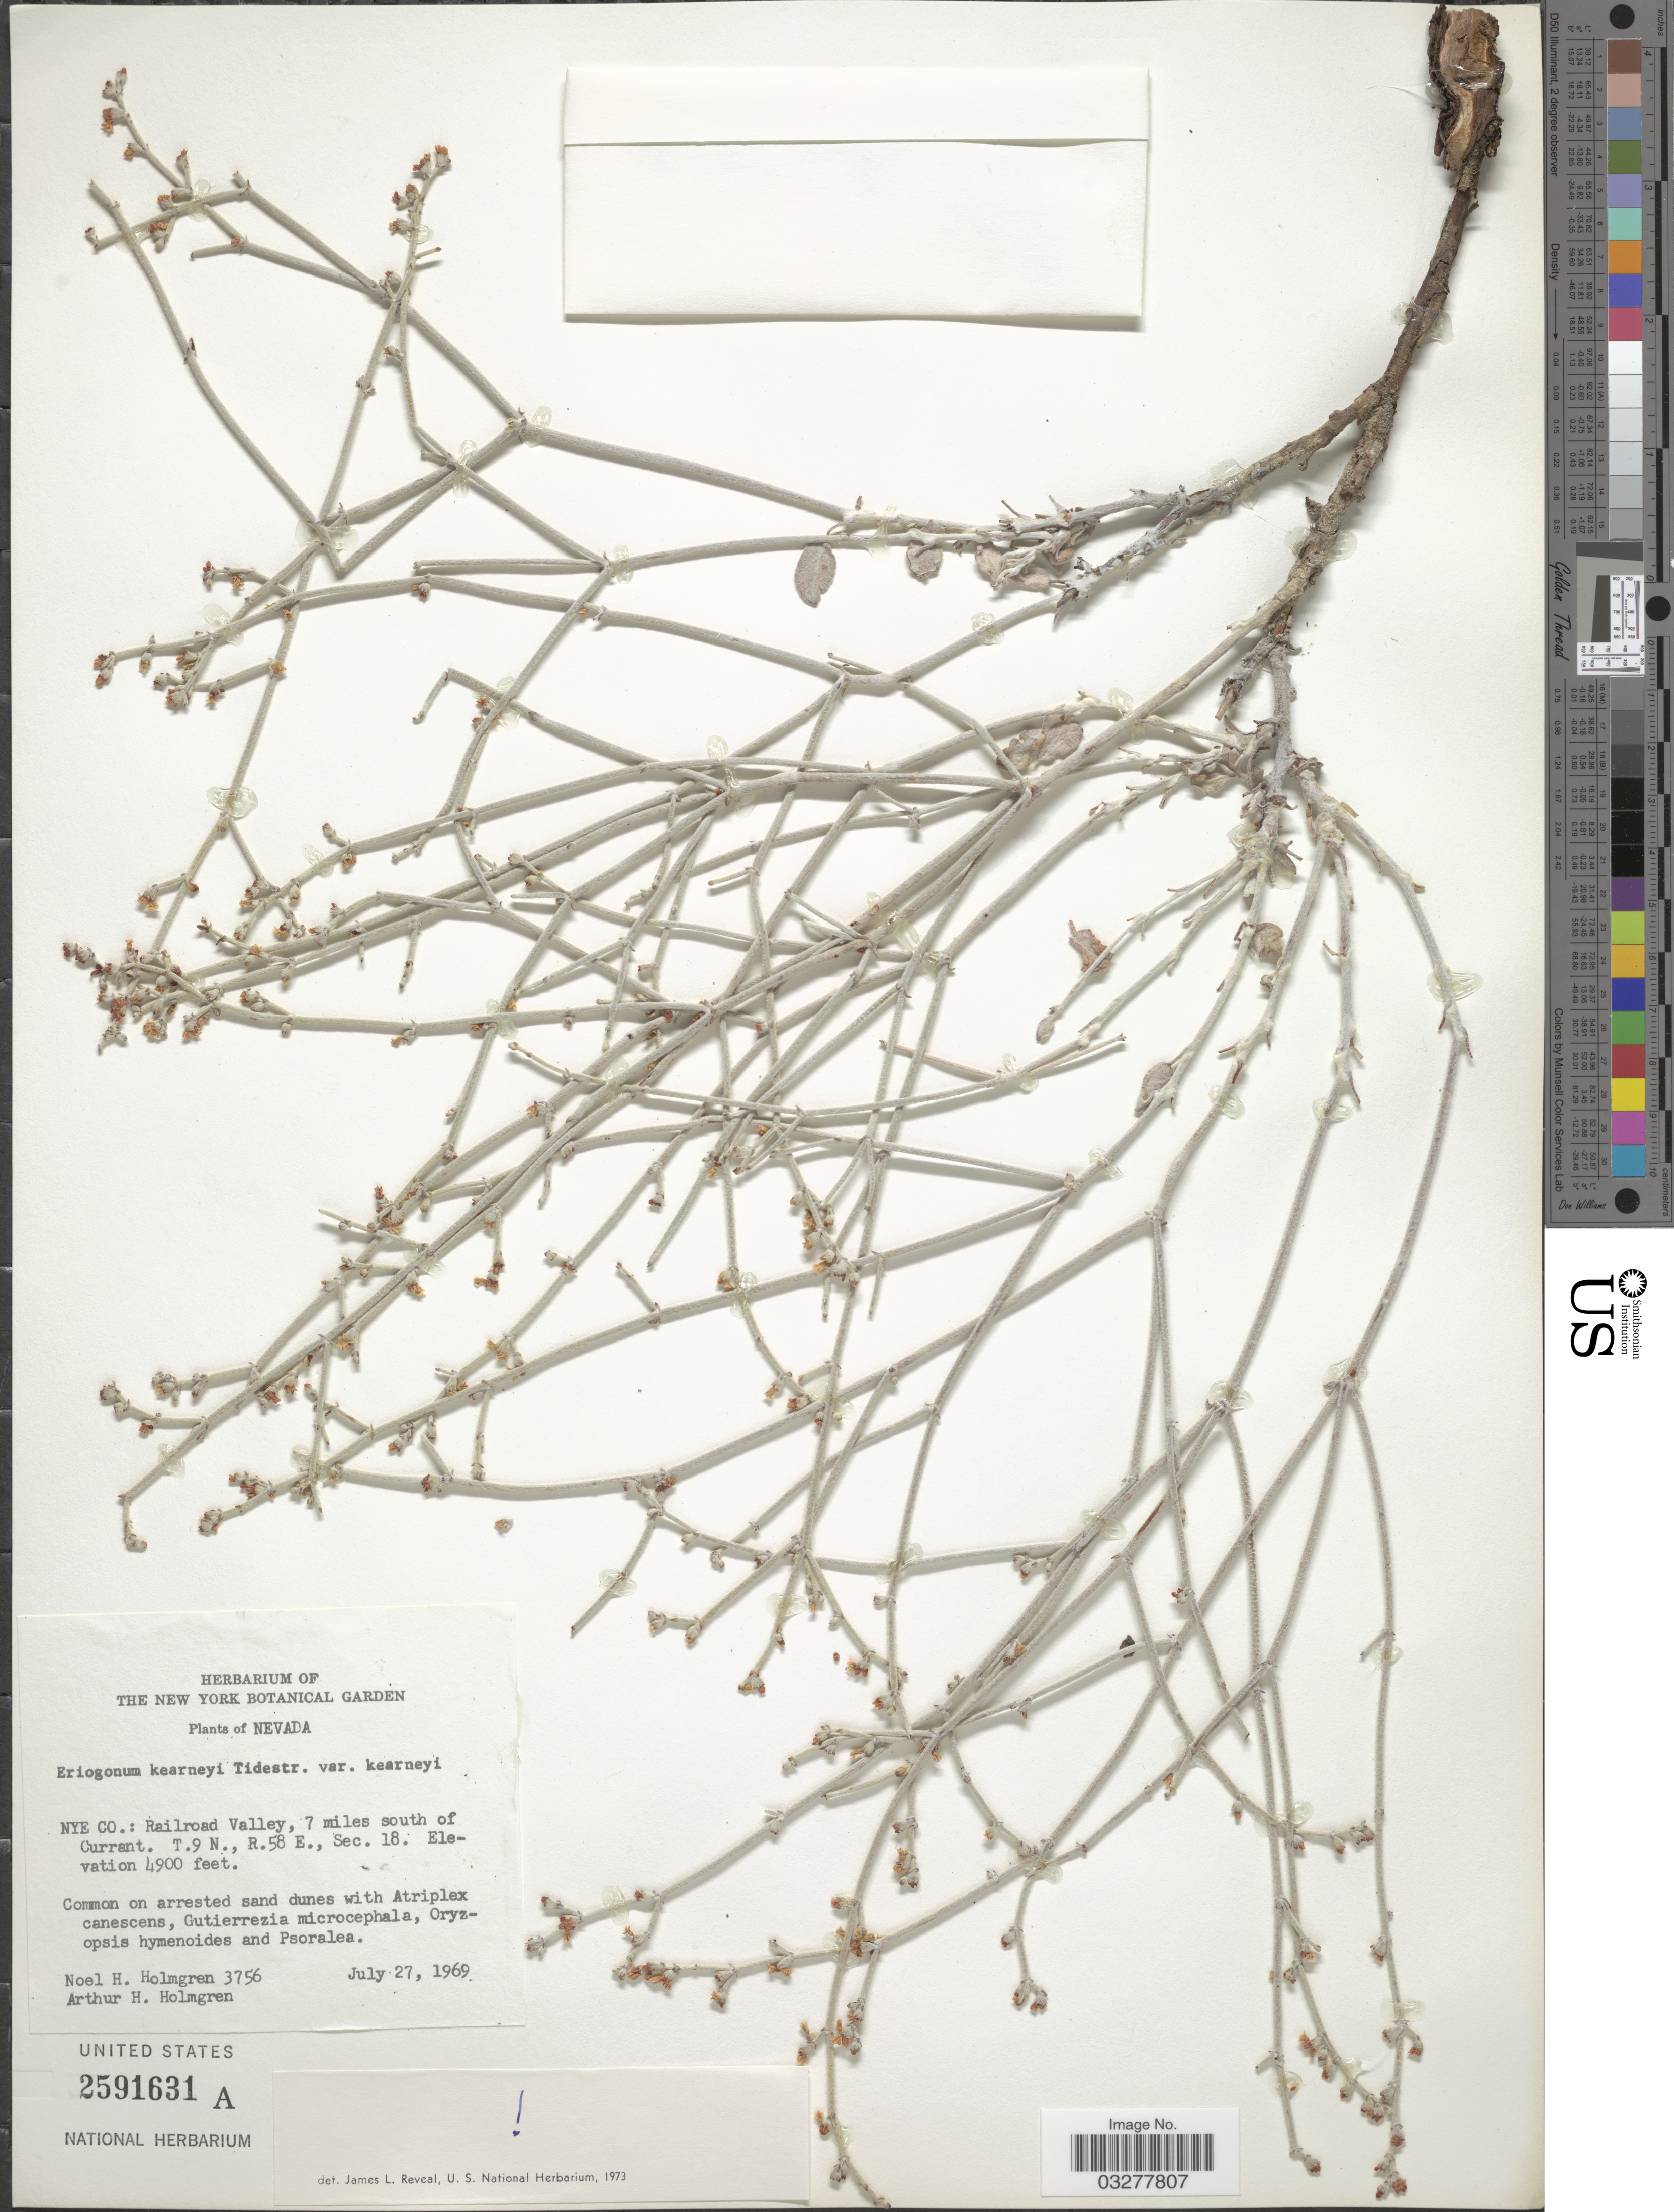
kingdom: Plantae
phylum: Tracheophyta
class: Magnoliopsida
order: Caryophyllales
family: Polygonaceae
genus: Eriogonum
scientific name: Eriogonum kearneyi var. kearneyi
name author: Tidestr.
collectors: N. H. Holmgren & A. H. Holmgren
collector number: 3756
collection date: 1969-07-27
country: United States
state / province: Nevada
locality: Nye Co.: Railroad Valley, 7 miles south of Currant. T.9 N, R.58 E, Sec. 18.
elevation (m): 1494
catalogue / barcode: US 2591631A